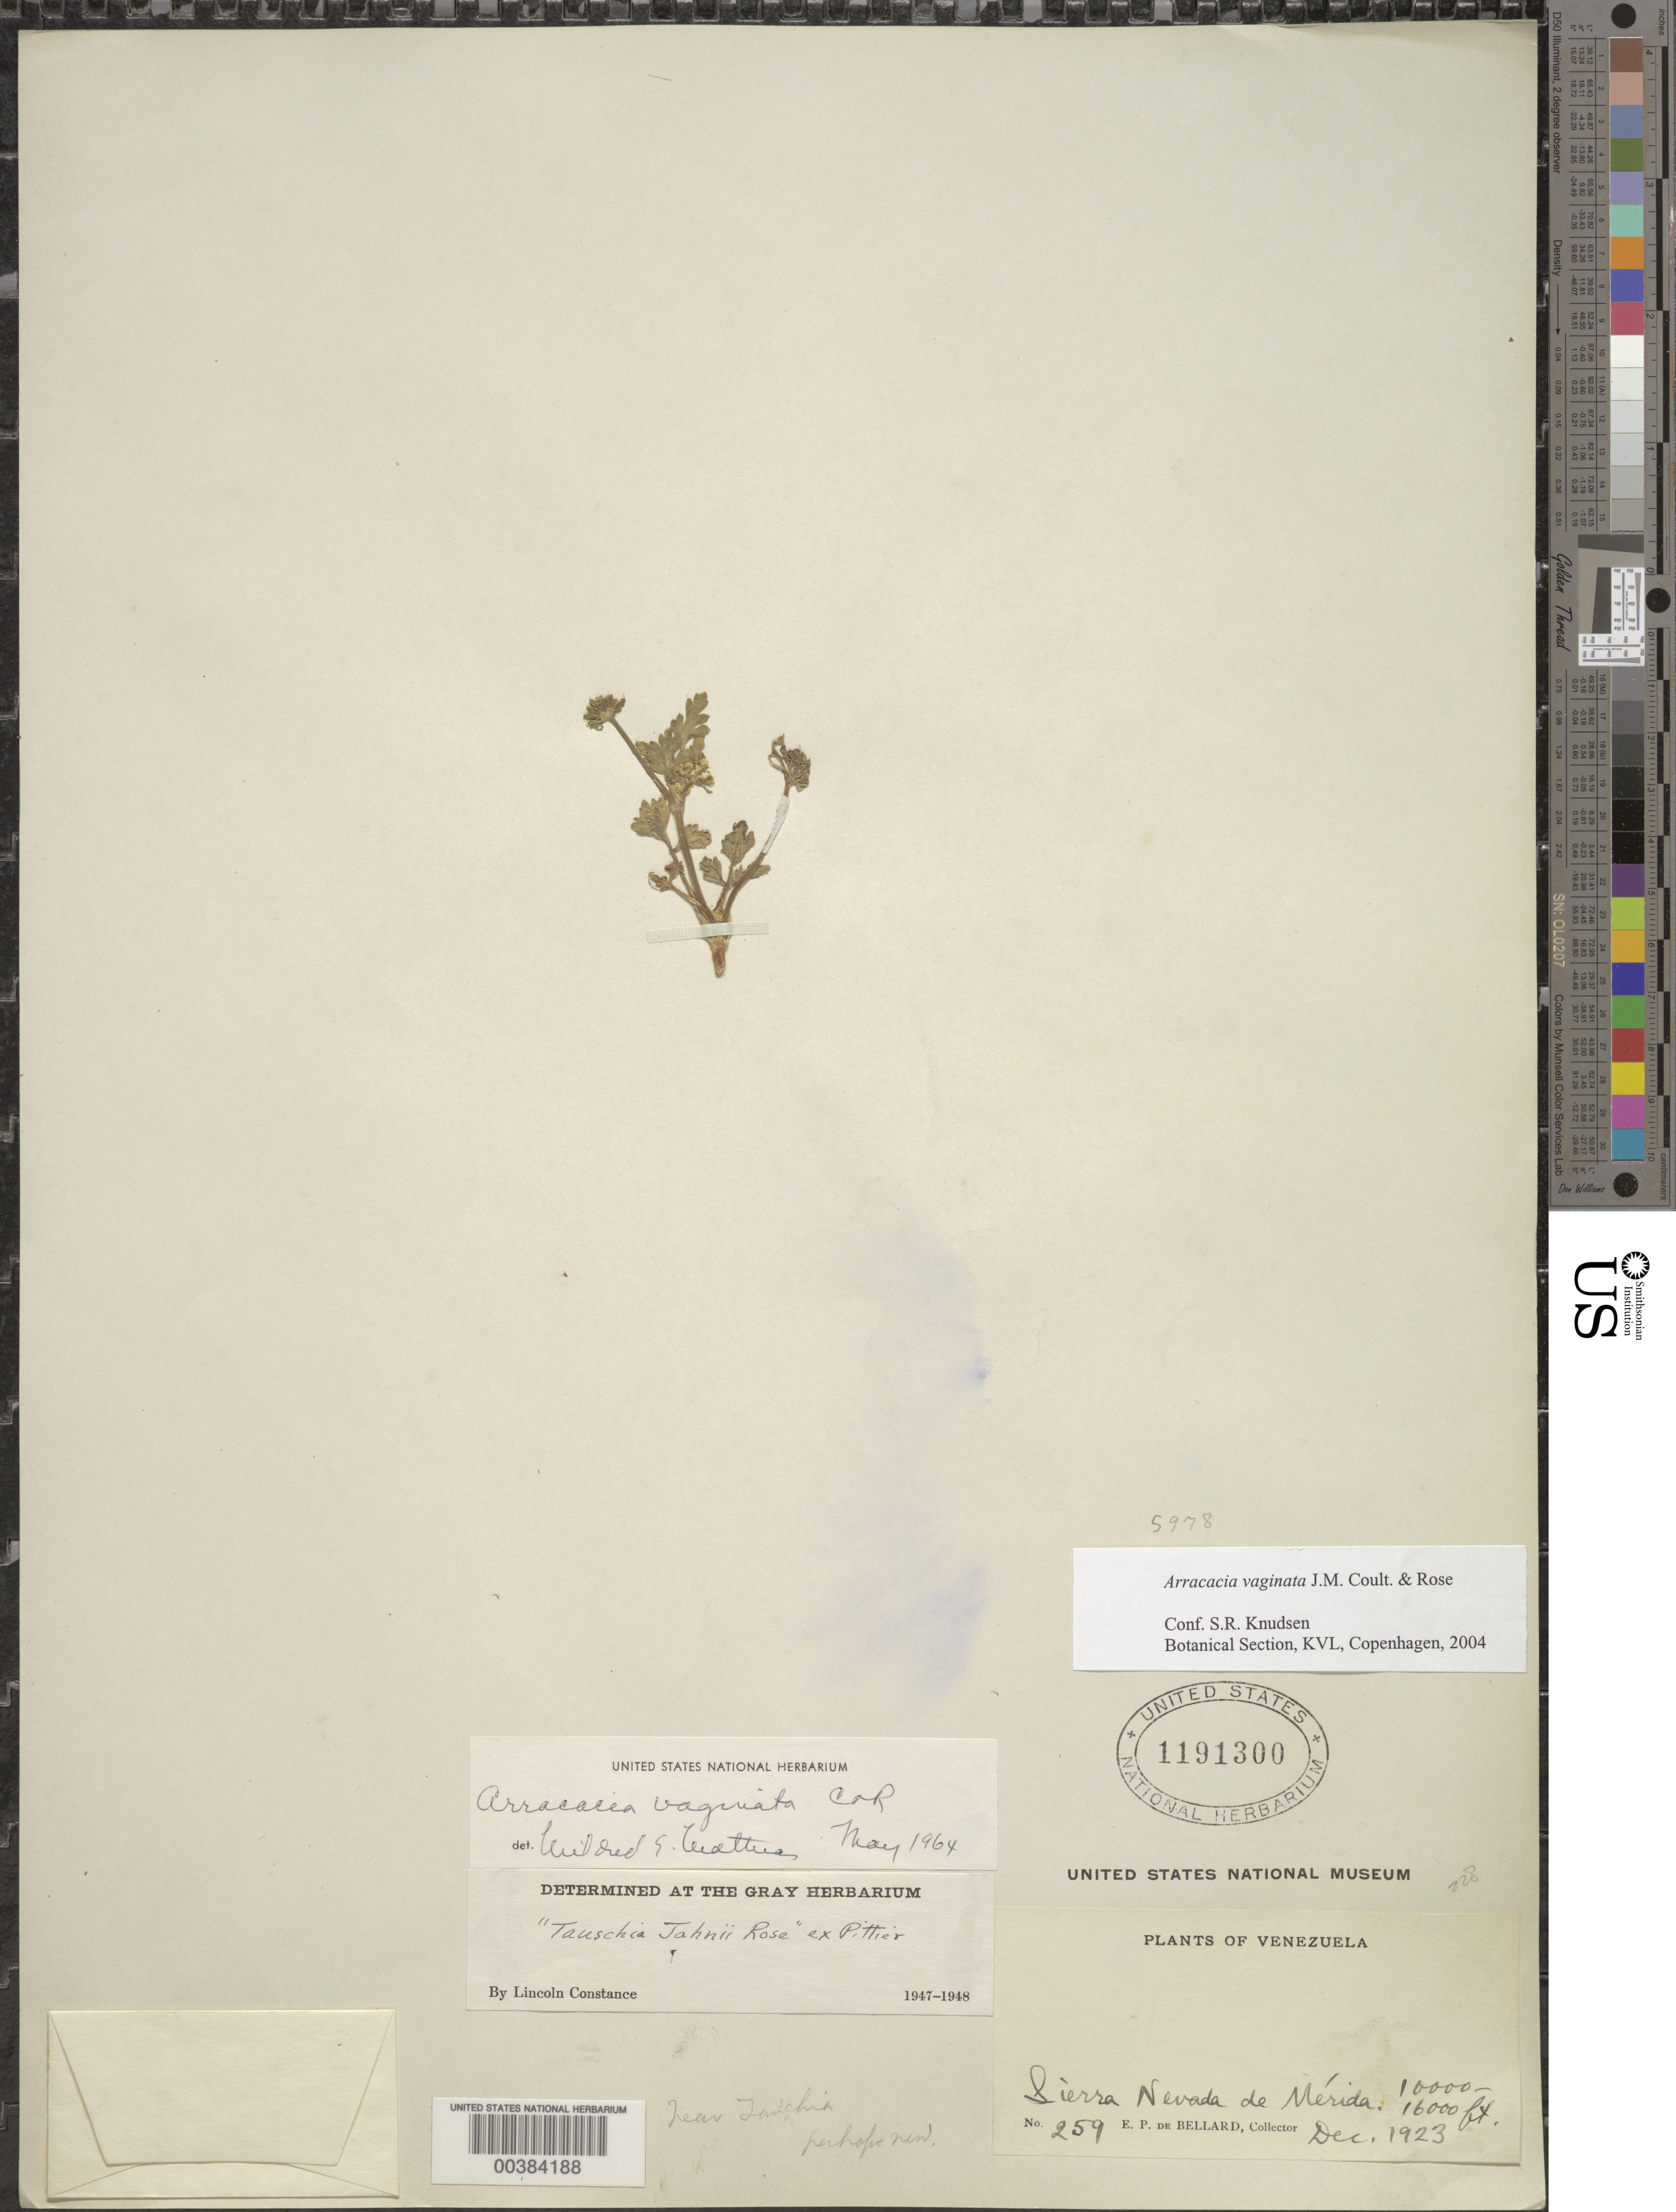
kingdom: Plantae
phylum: Tracheophyta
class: Magnoliopsida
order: Apiales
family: Apiaceae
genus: Arracacia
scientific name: Arracacia vaginata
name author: J.M. Coult. & Rose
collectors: E. de Bellard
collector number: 259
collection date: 1923-12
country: Venezuela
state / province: Mérida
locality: Sierra Nevada de Mérida.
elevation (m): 3048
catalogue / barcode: US 1191300